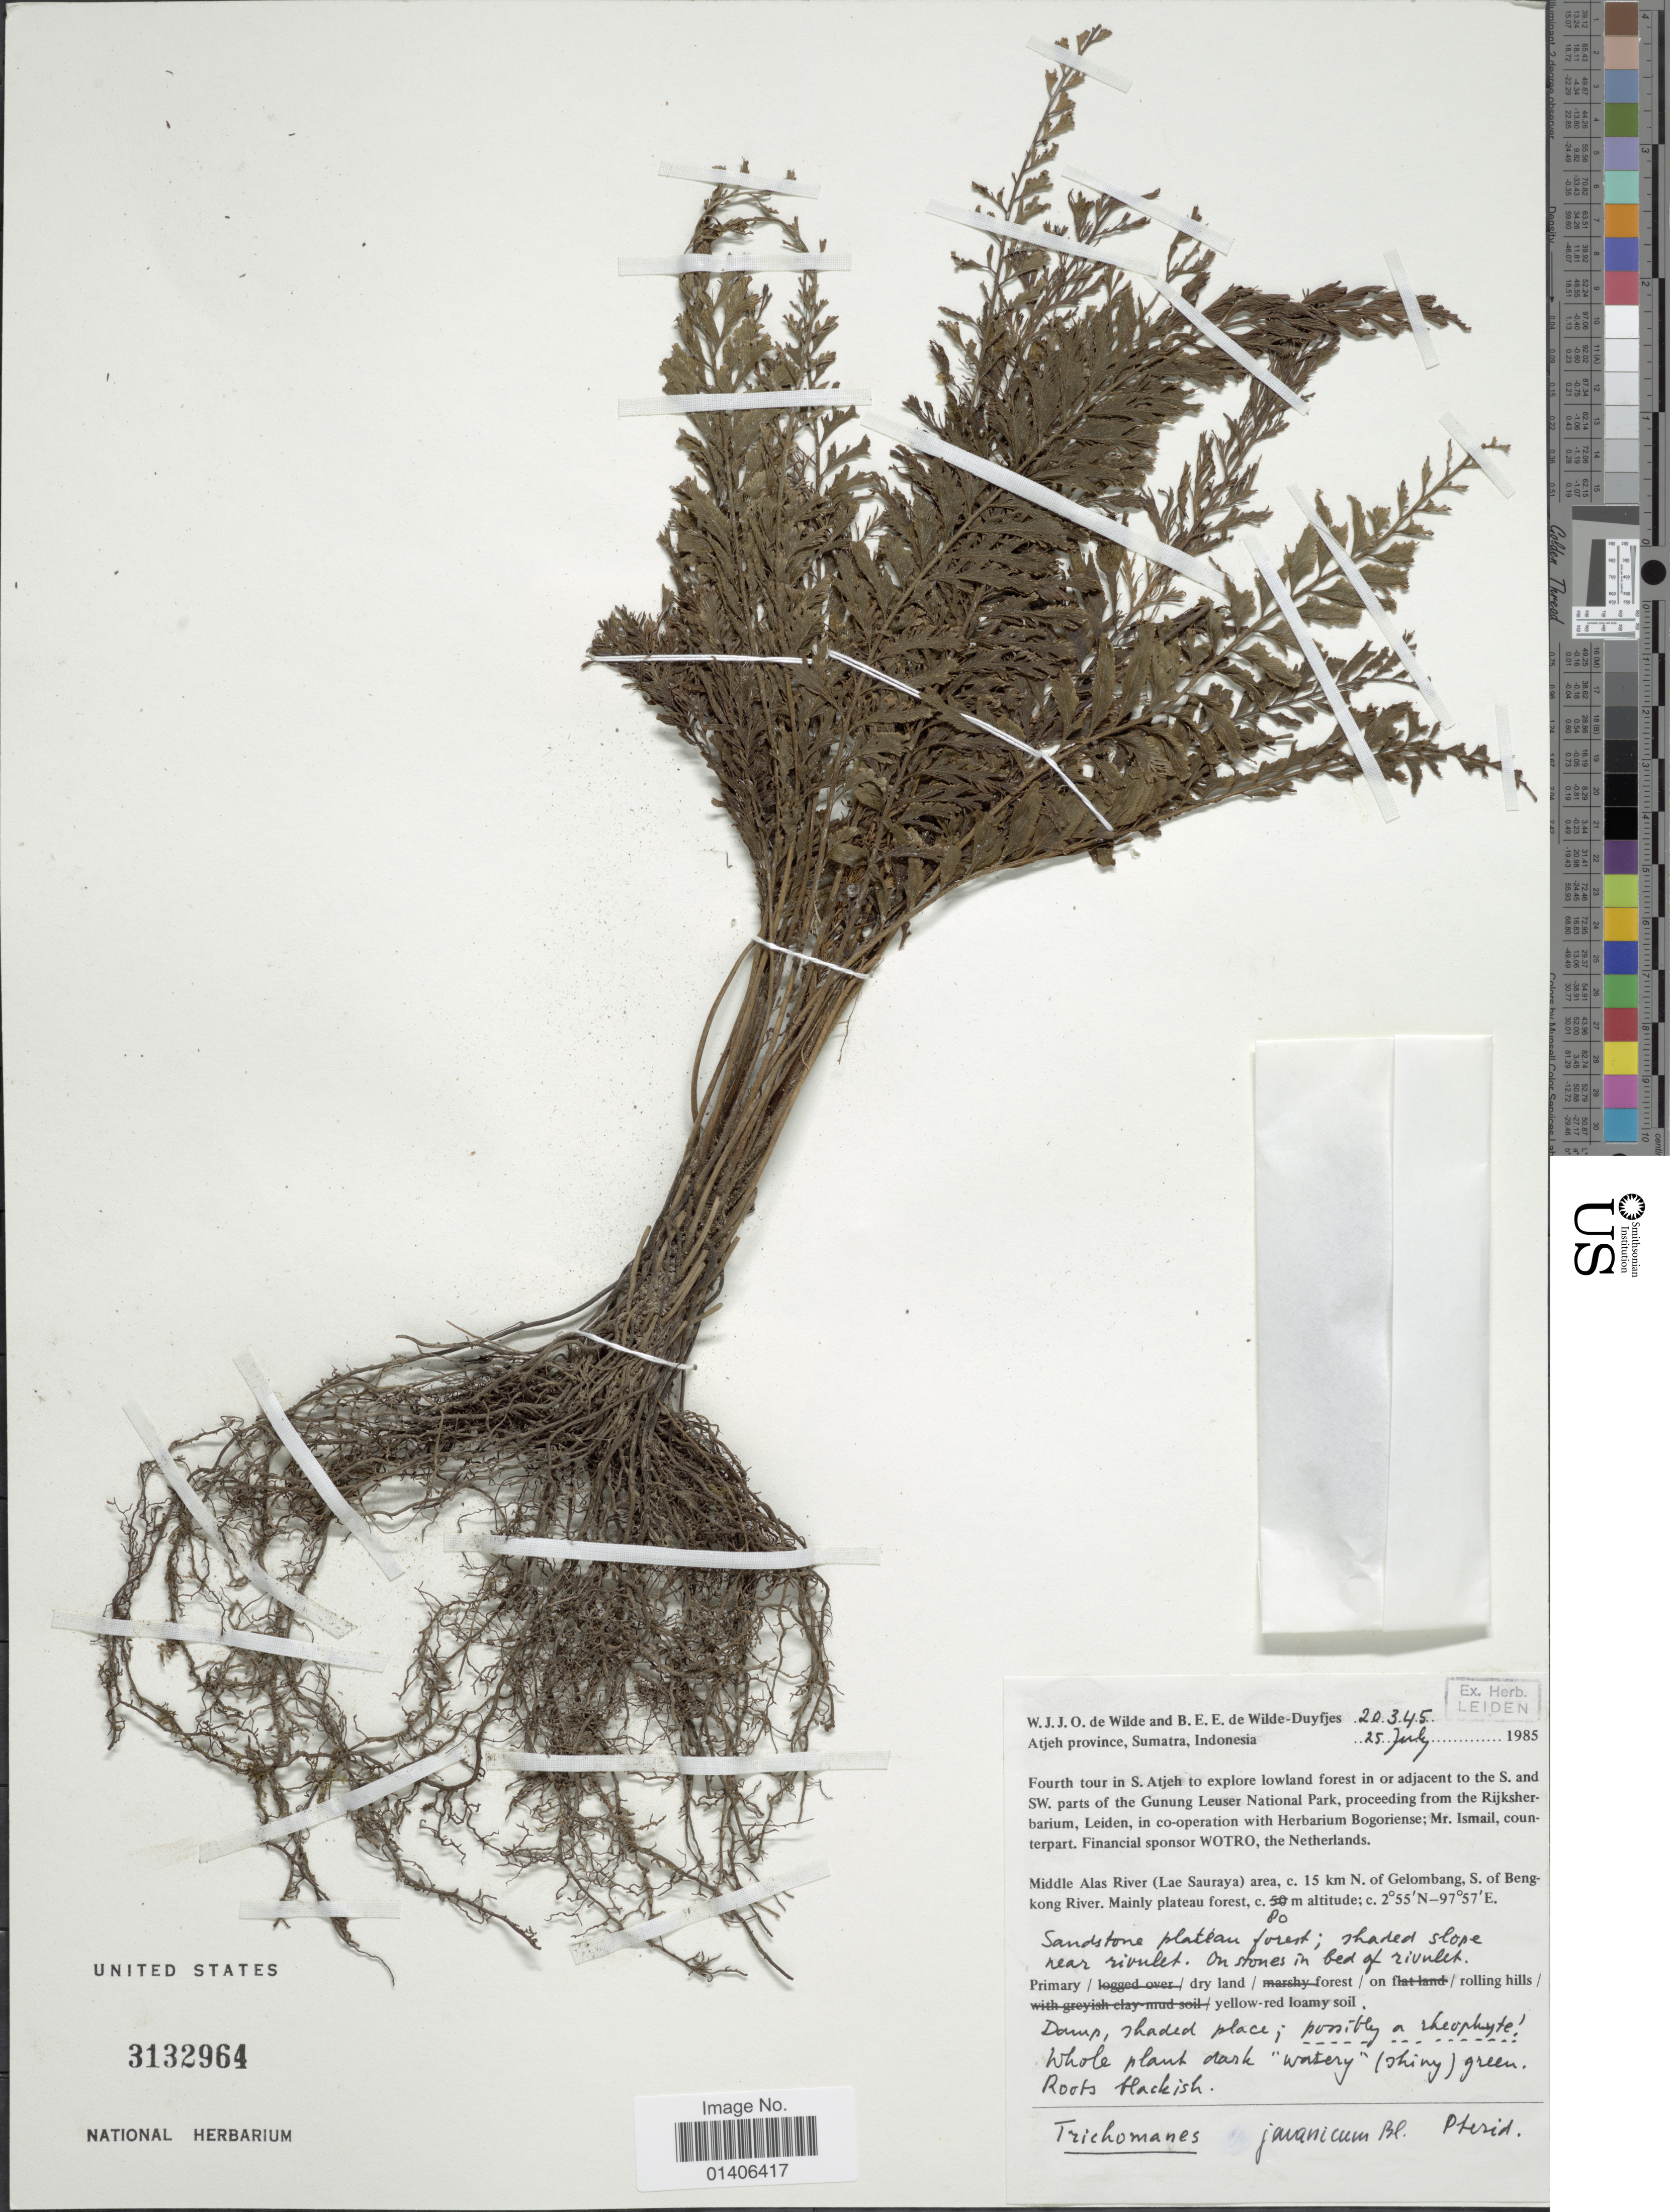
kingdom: Plantae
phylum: Tracheophyta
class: Polypodiopsida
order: Hymenophyllales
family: Hymenophyllaceae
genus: Cephalomanes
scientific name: Cephalomanes javanicum var. javanicum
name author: C. Presl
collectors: W. J. de Wilde & B. E. de Wilde-Duyfjes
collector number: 20345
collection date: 1985-07-25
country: Indonesia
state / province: Sumatra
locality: Atjeh province, Middle Alas River (Lae Sauraya) area, c. 15 km N of Gelombang, S. of Bengkong River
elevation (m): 80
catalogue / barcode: US 3132964